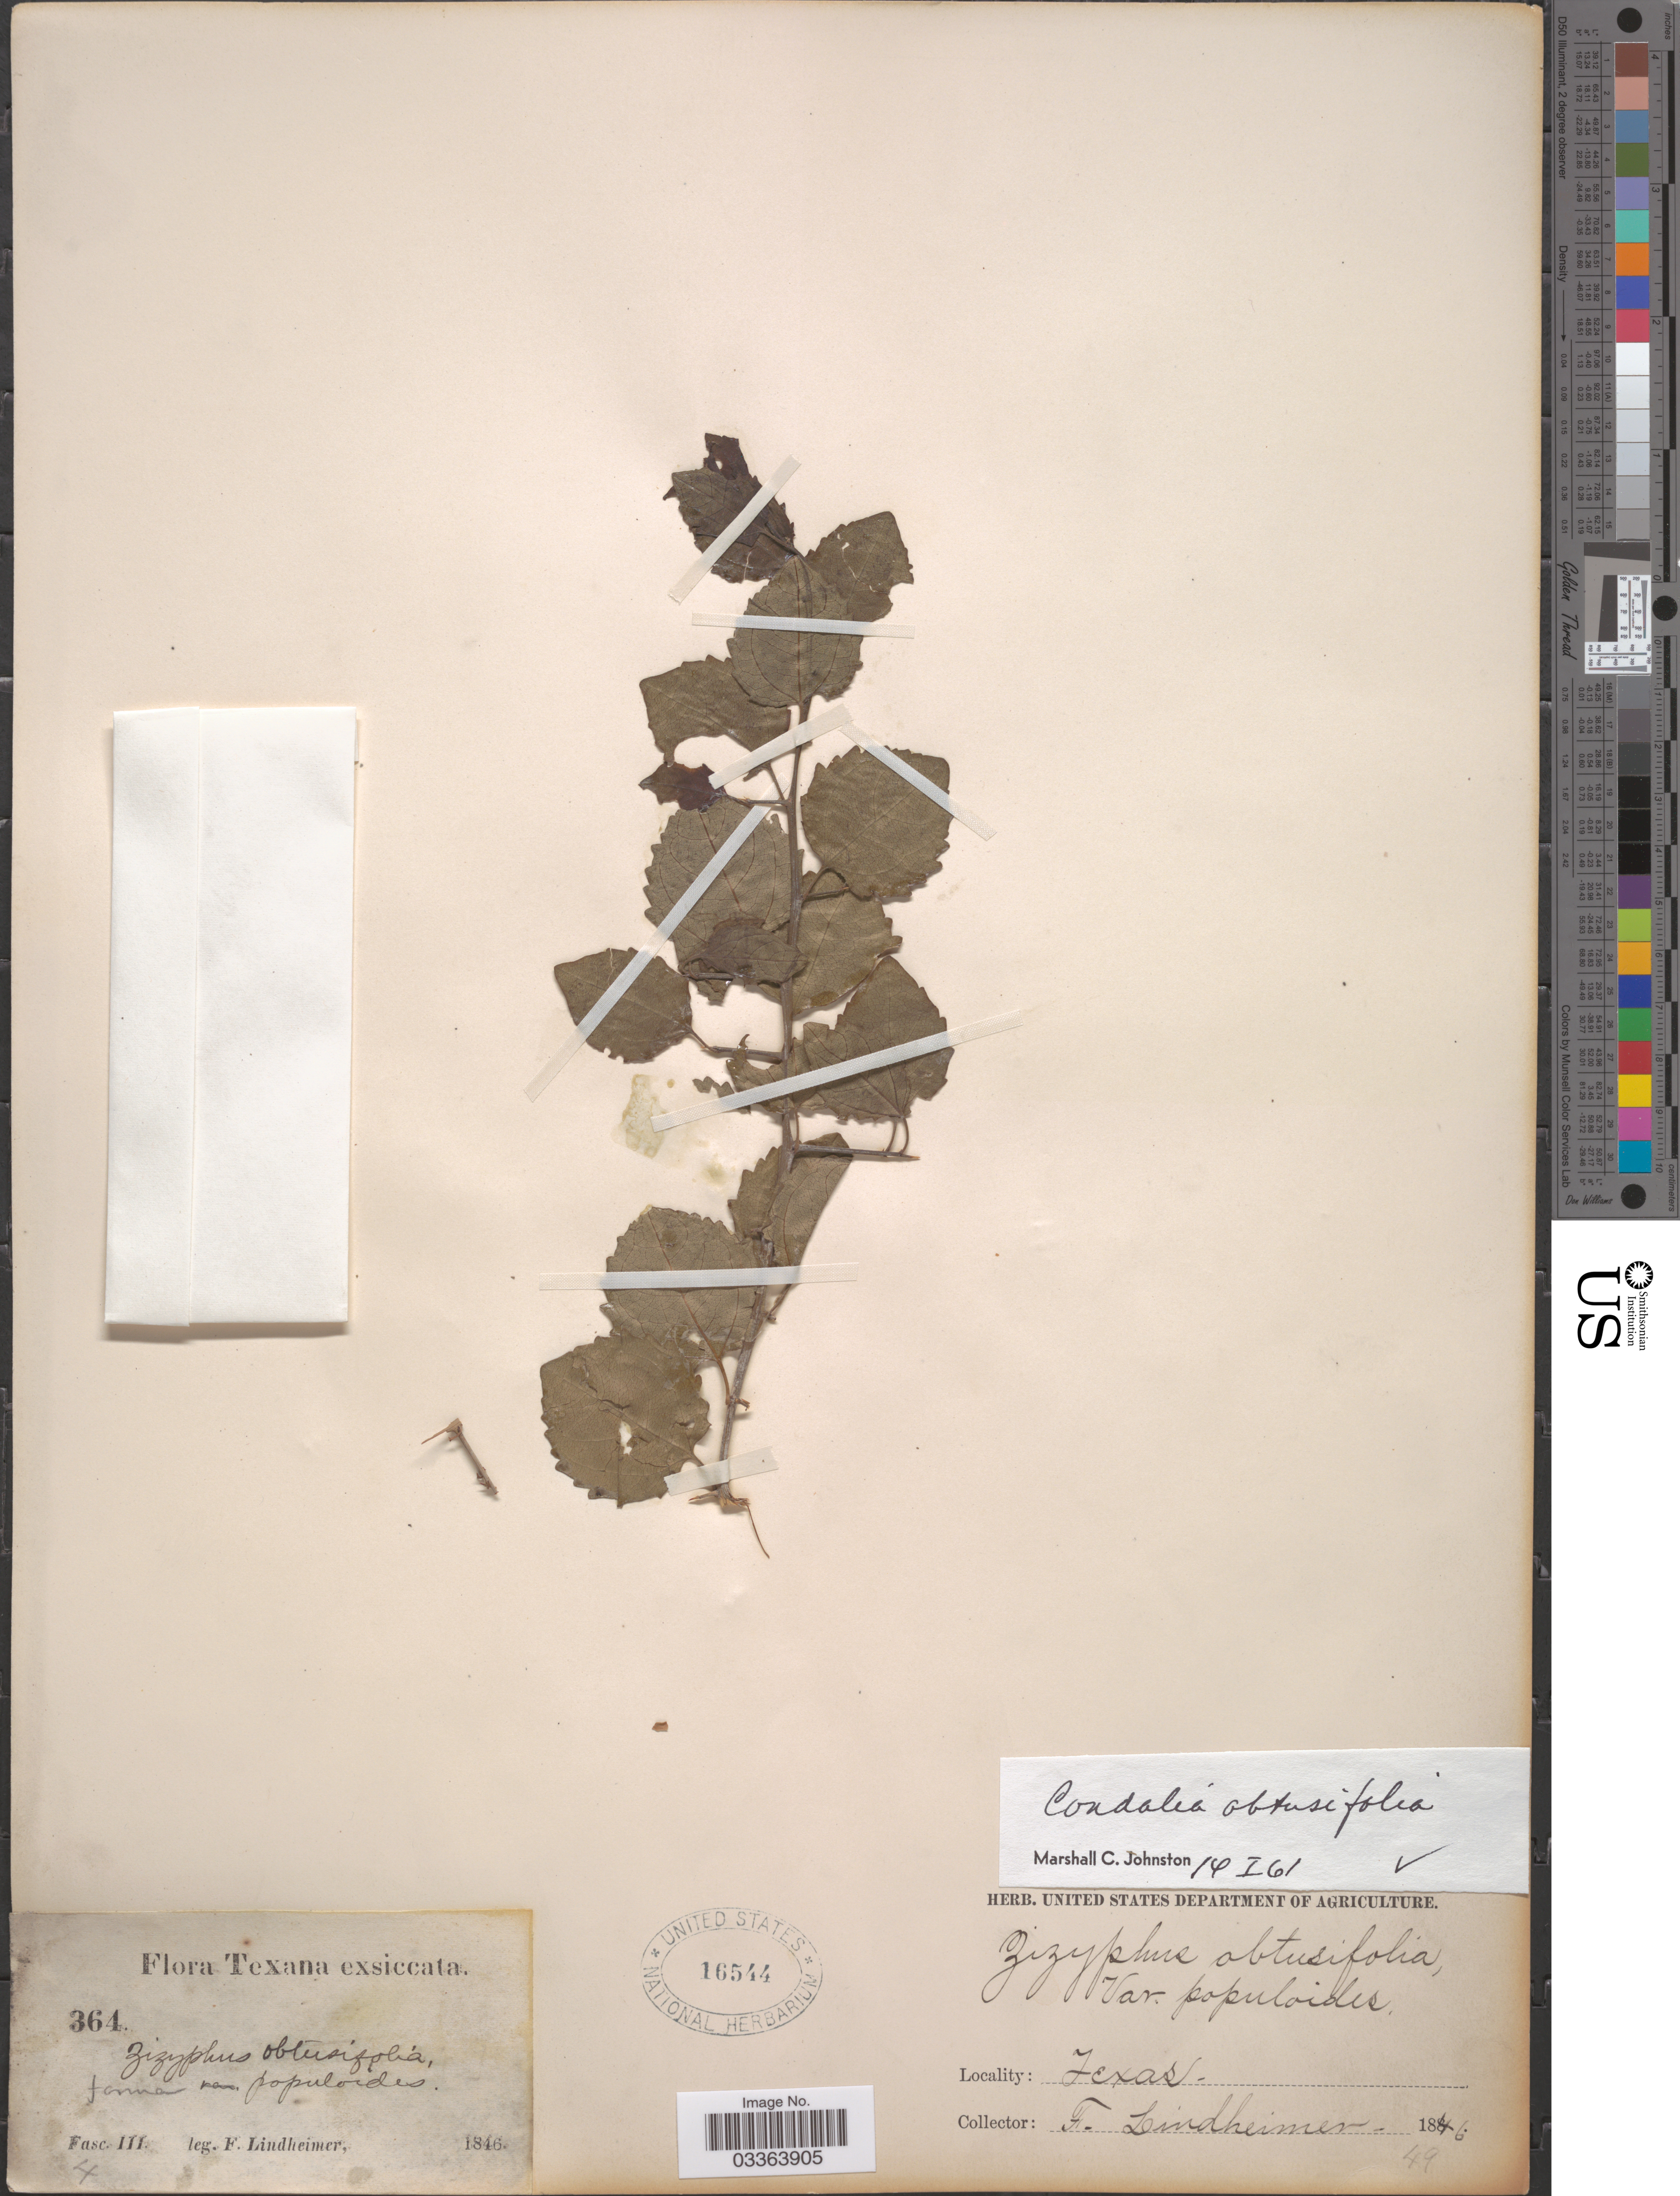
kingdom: Plantae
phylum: Tracheophyta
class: Magnoliopsida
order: Rosales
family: Rhamnaceae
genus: Sarcomphalus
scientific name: Sarcomphalus obtusifolius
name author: (Hook. ex Torr. & A. Gray) Hauenschild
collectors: F. Lindheimer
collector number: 364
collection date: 1846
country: United States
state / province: Texas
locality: Fasc. III. [unsure placement]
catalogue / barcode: US 16544